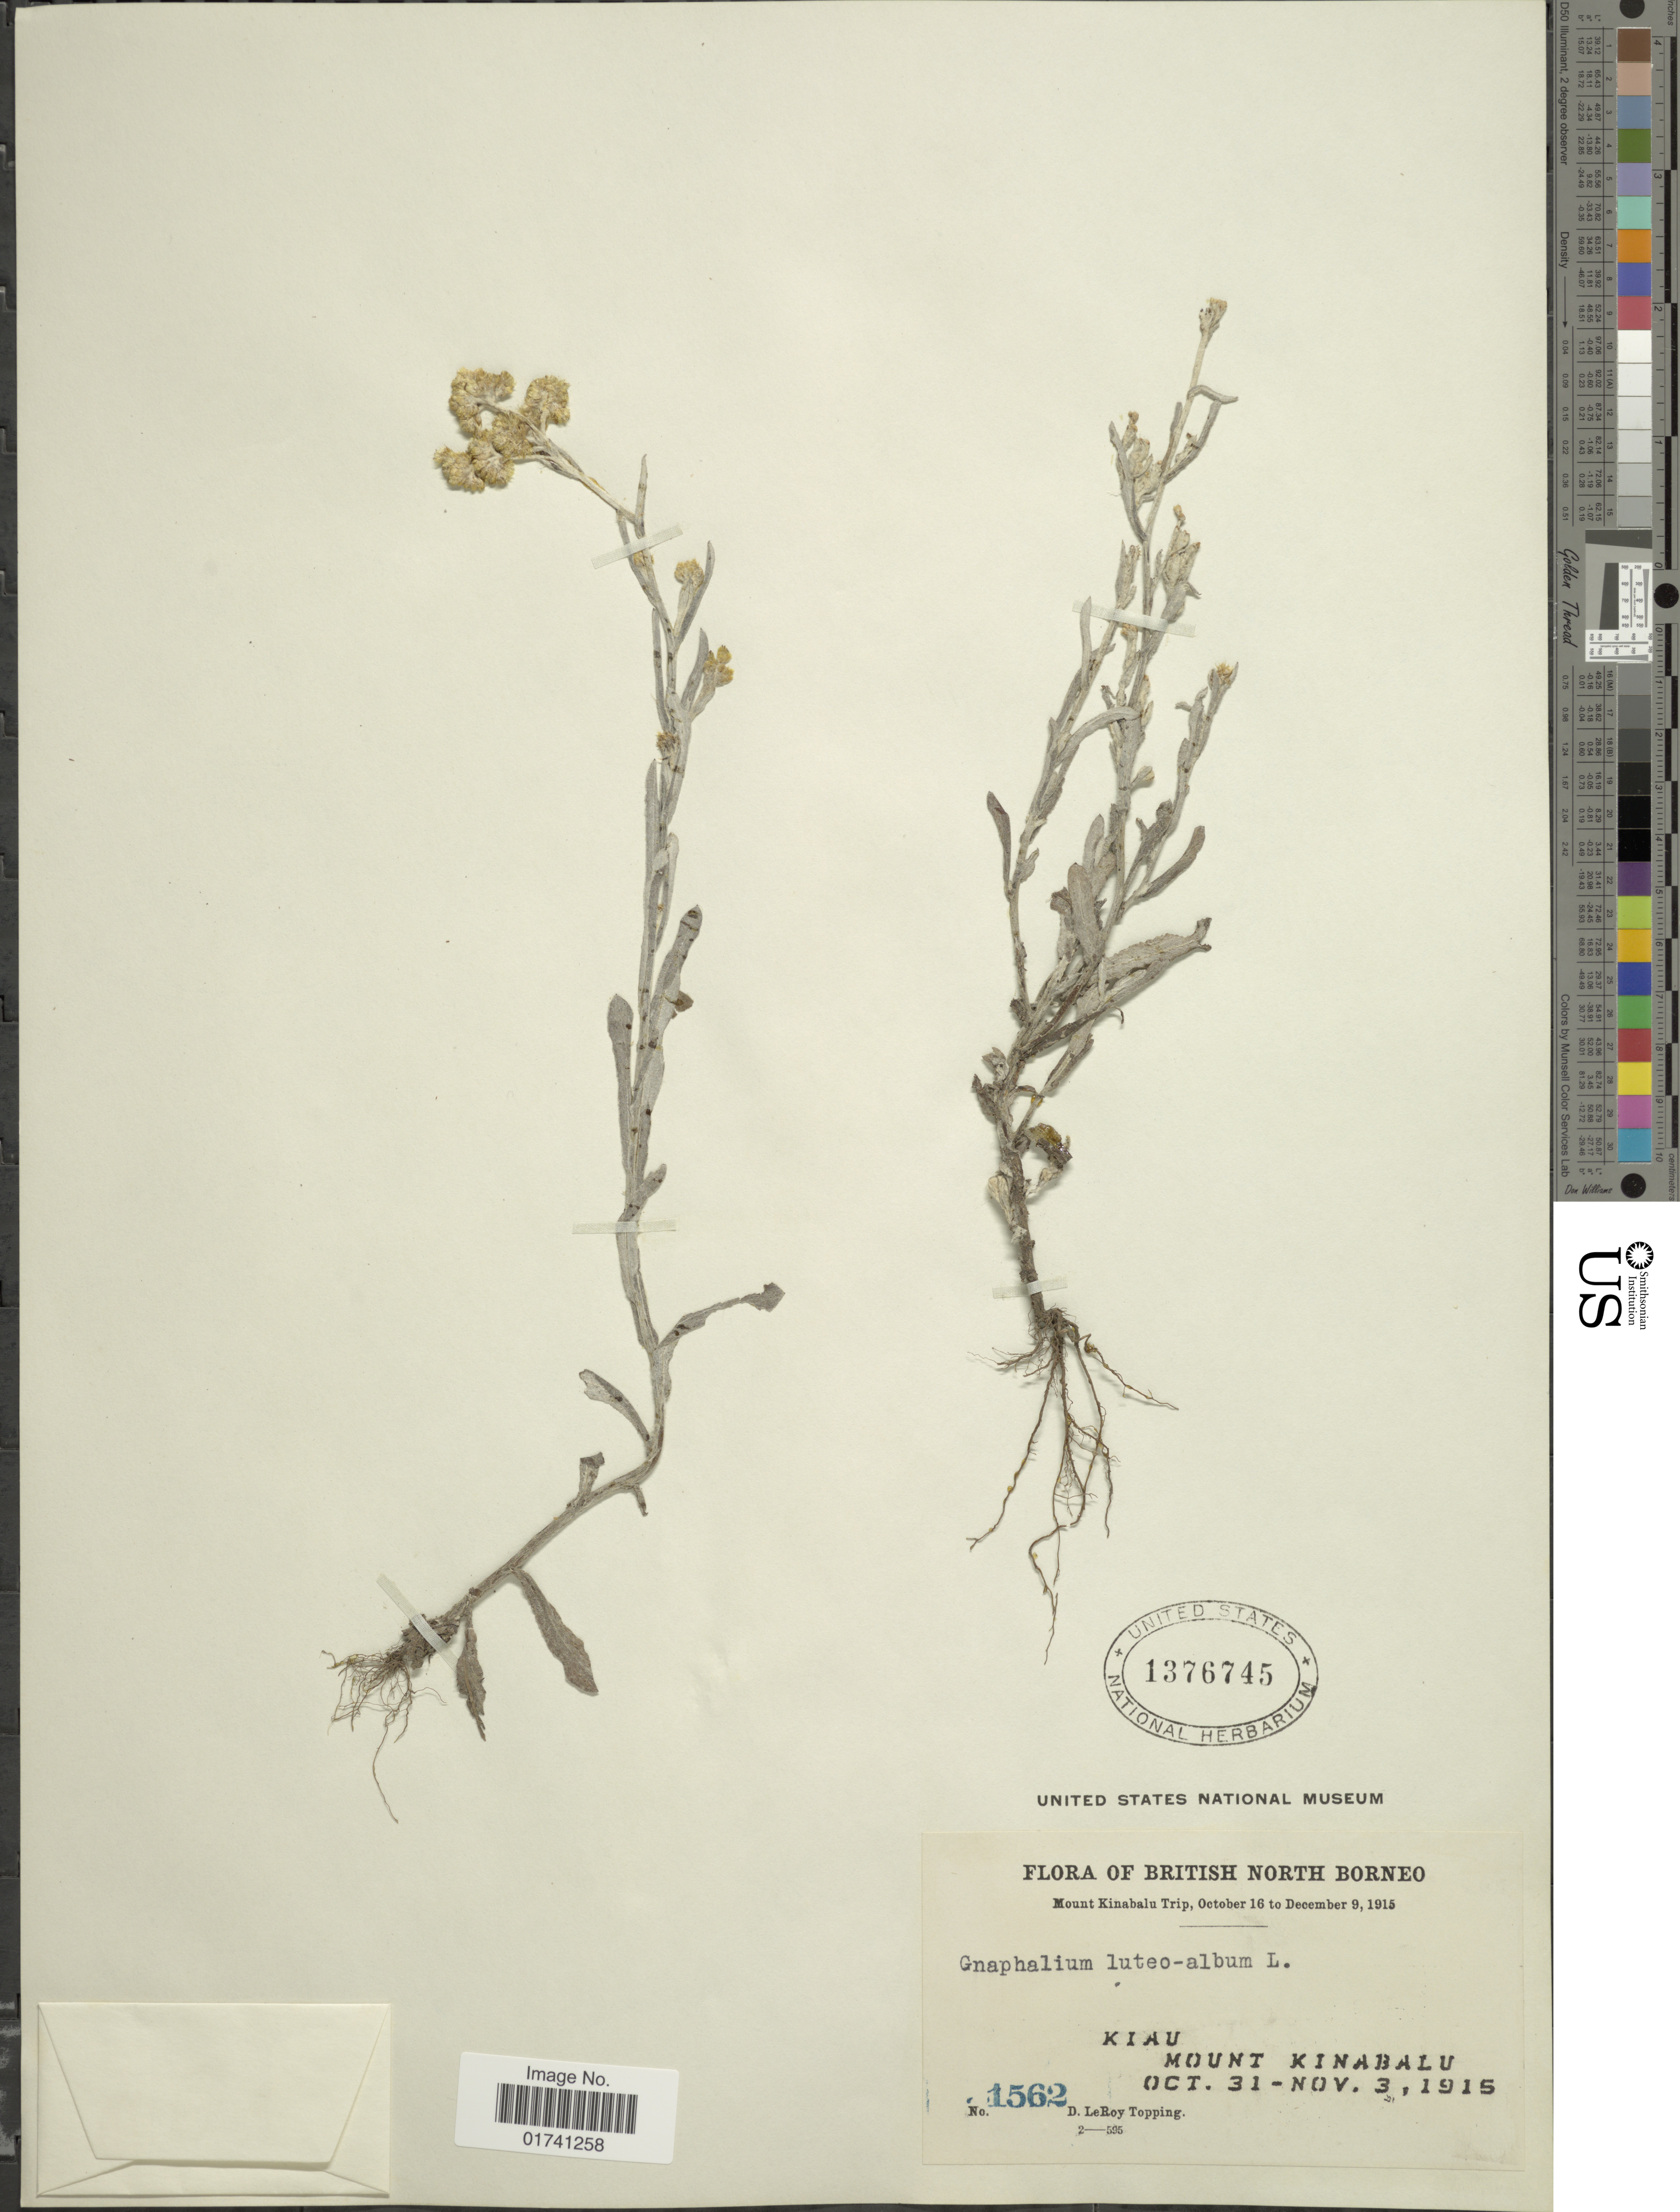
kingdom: Plantae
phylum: Tracheophyta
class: Magnoliopsida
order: Asterales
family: Asteraceae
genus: Laphangium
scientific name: Laphangium luteoalbum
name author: (L.) Tzvelev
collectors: D. L. Topping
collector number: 1562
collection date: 1915-10-31/1915-11-03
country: Malaysia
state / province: Sabah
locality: British North Borneo. Kiau, mount Kinabalu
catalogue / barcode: US 1376745